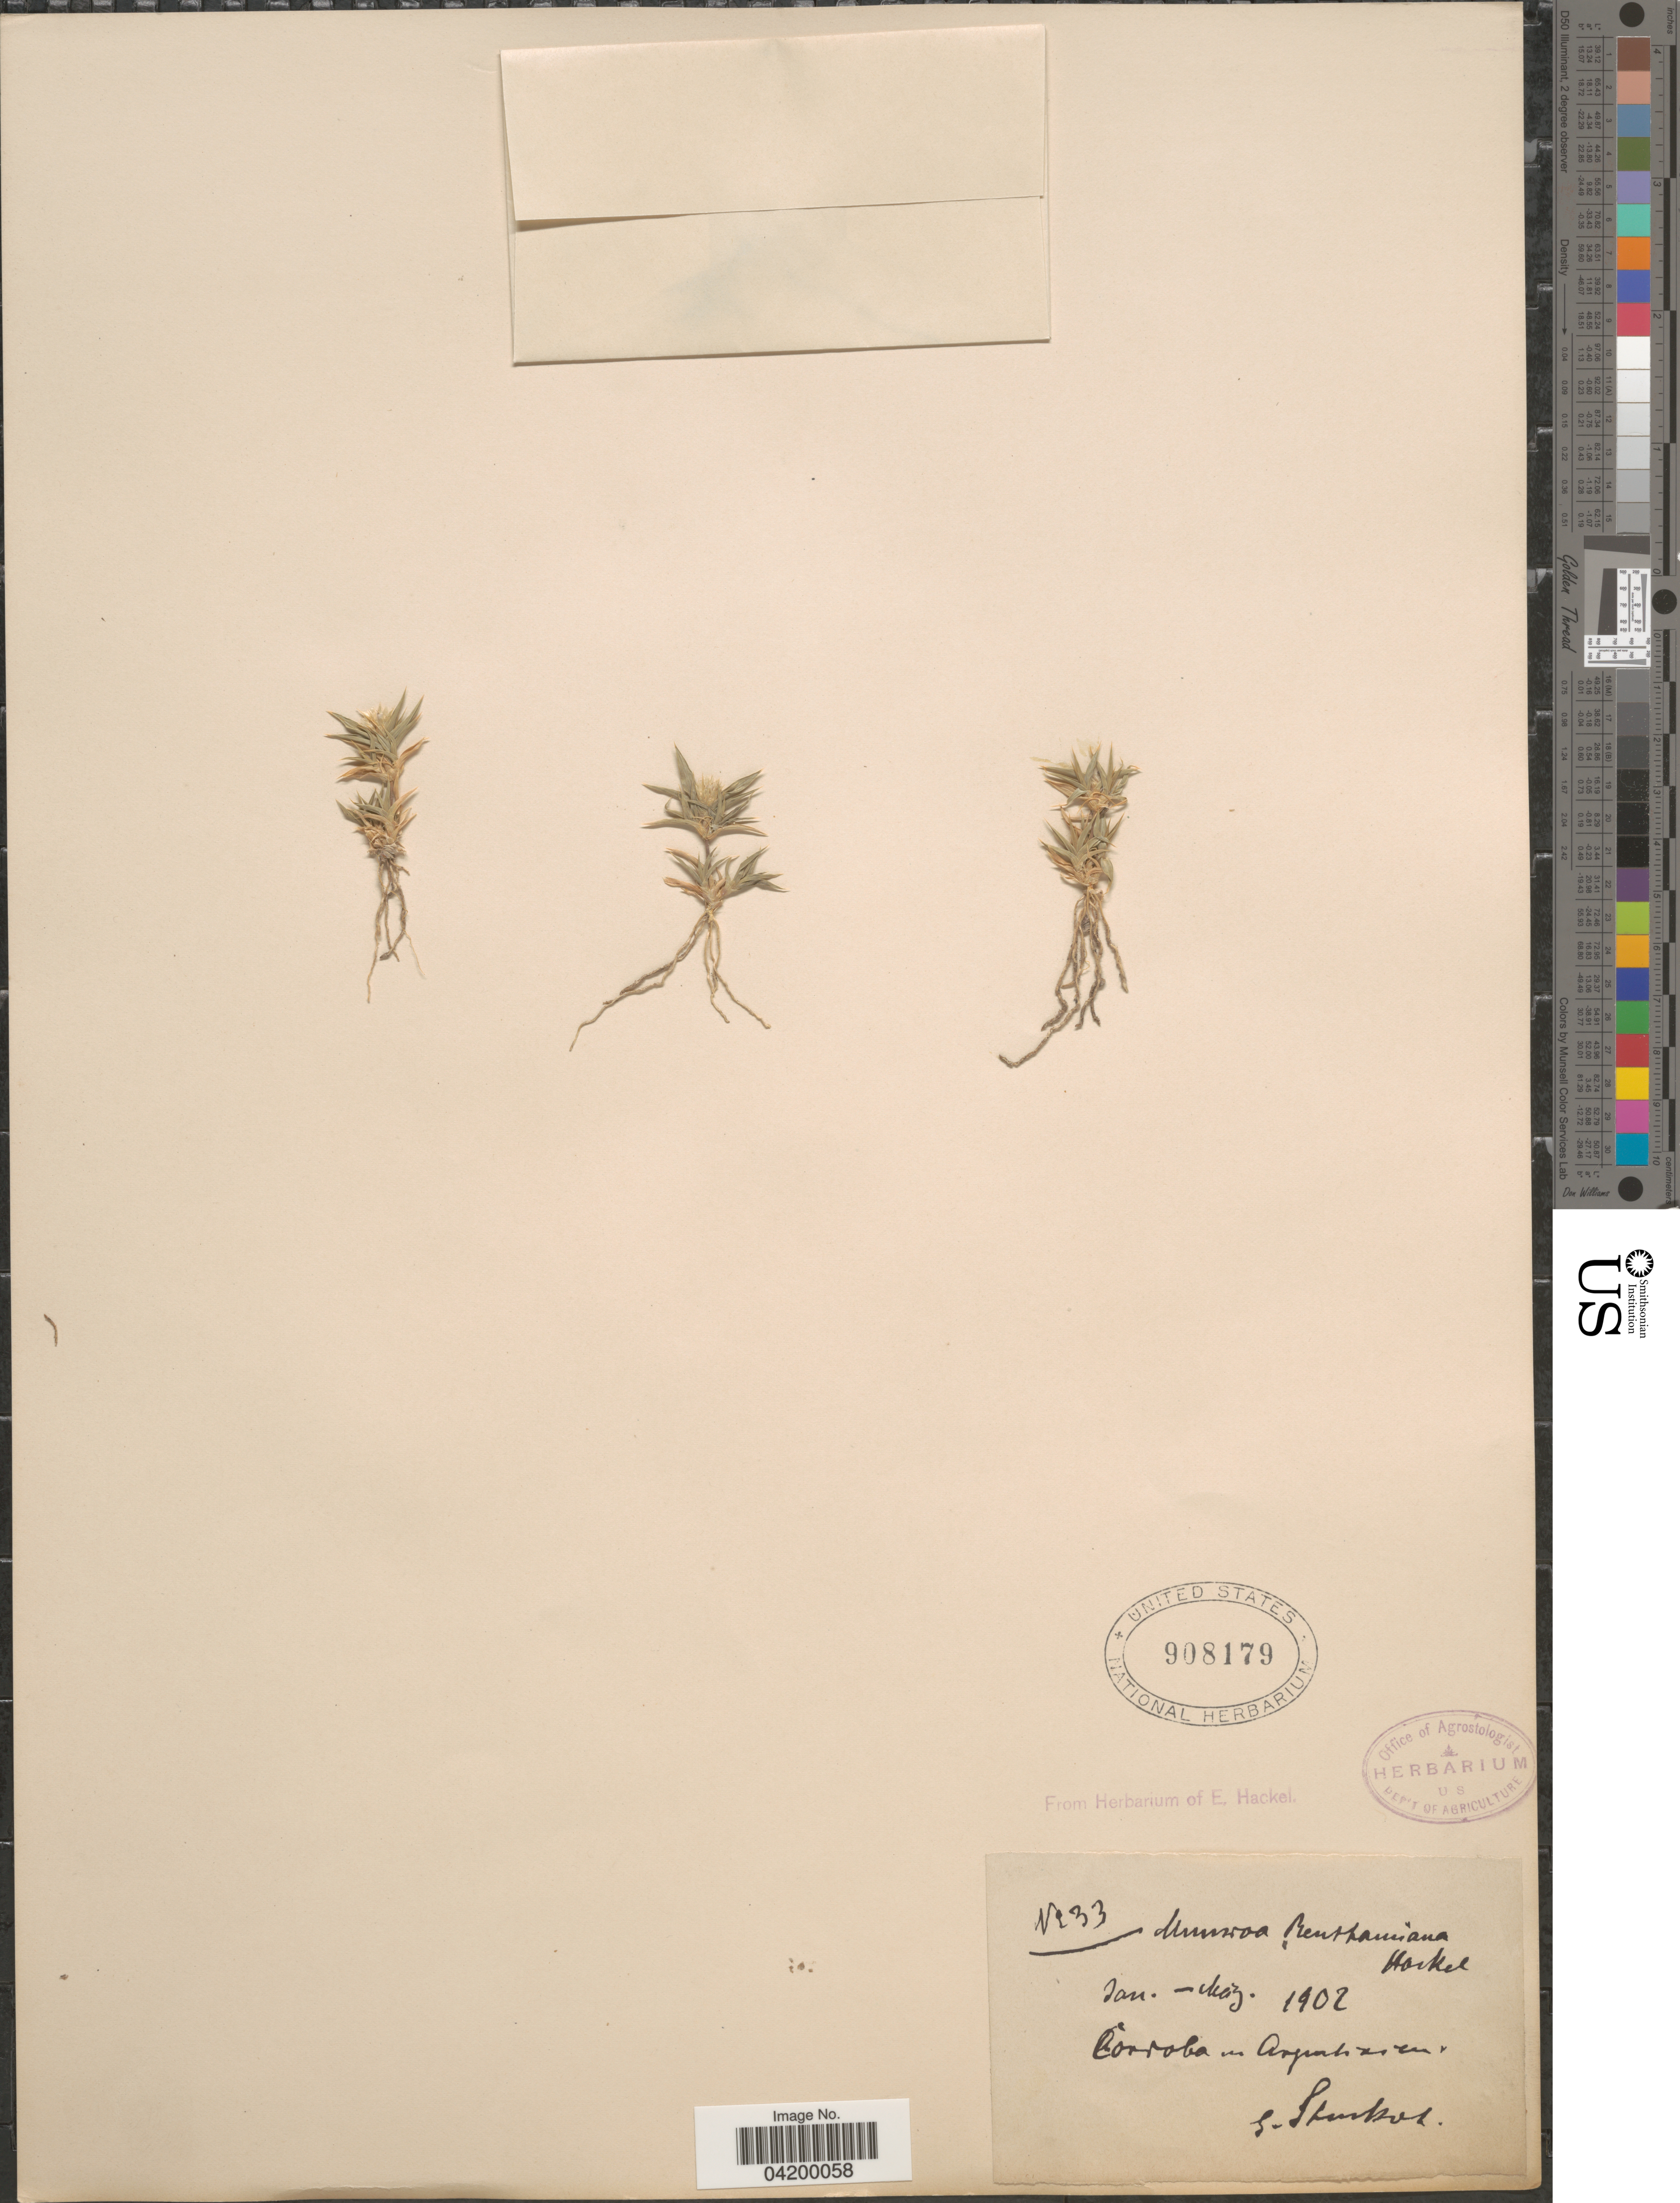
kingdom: Plantae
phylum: Tracheophyta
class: Liliopsida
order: Poales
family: Poaceae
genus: Blepharidachne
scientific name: Blepharidachne benthamiana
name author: (Hack.) Hitchc.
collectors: Stuckert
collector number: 33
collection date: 1902-01/1902-03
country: Argentina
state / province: Cordoba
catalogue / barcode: US 908179